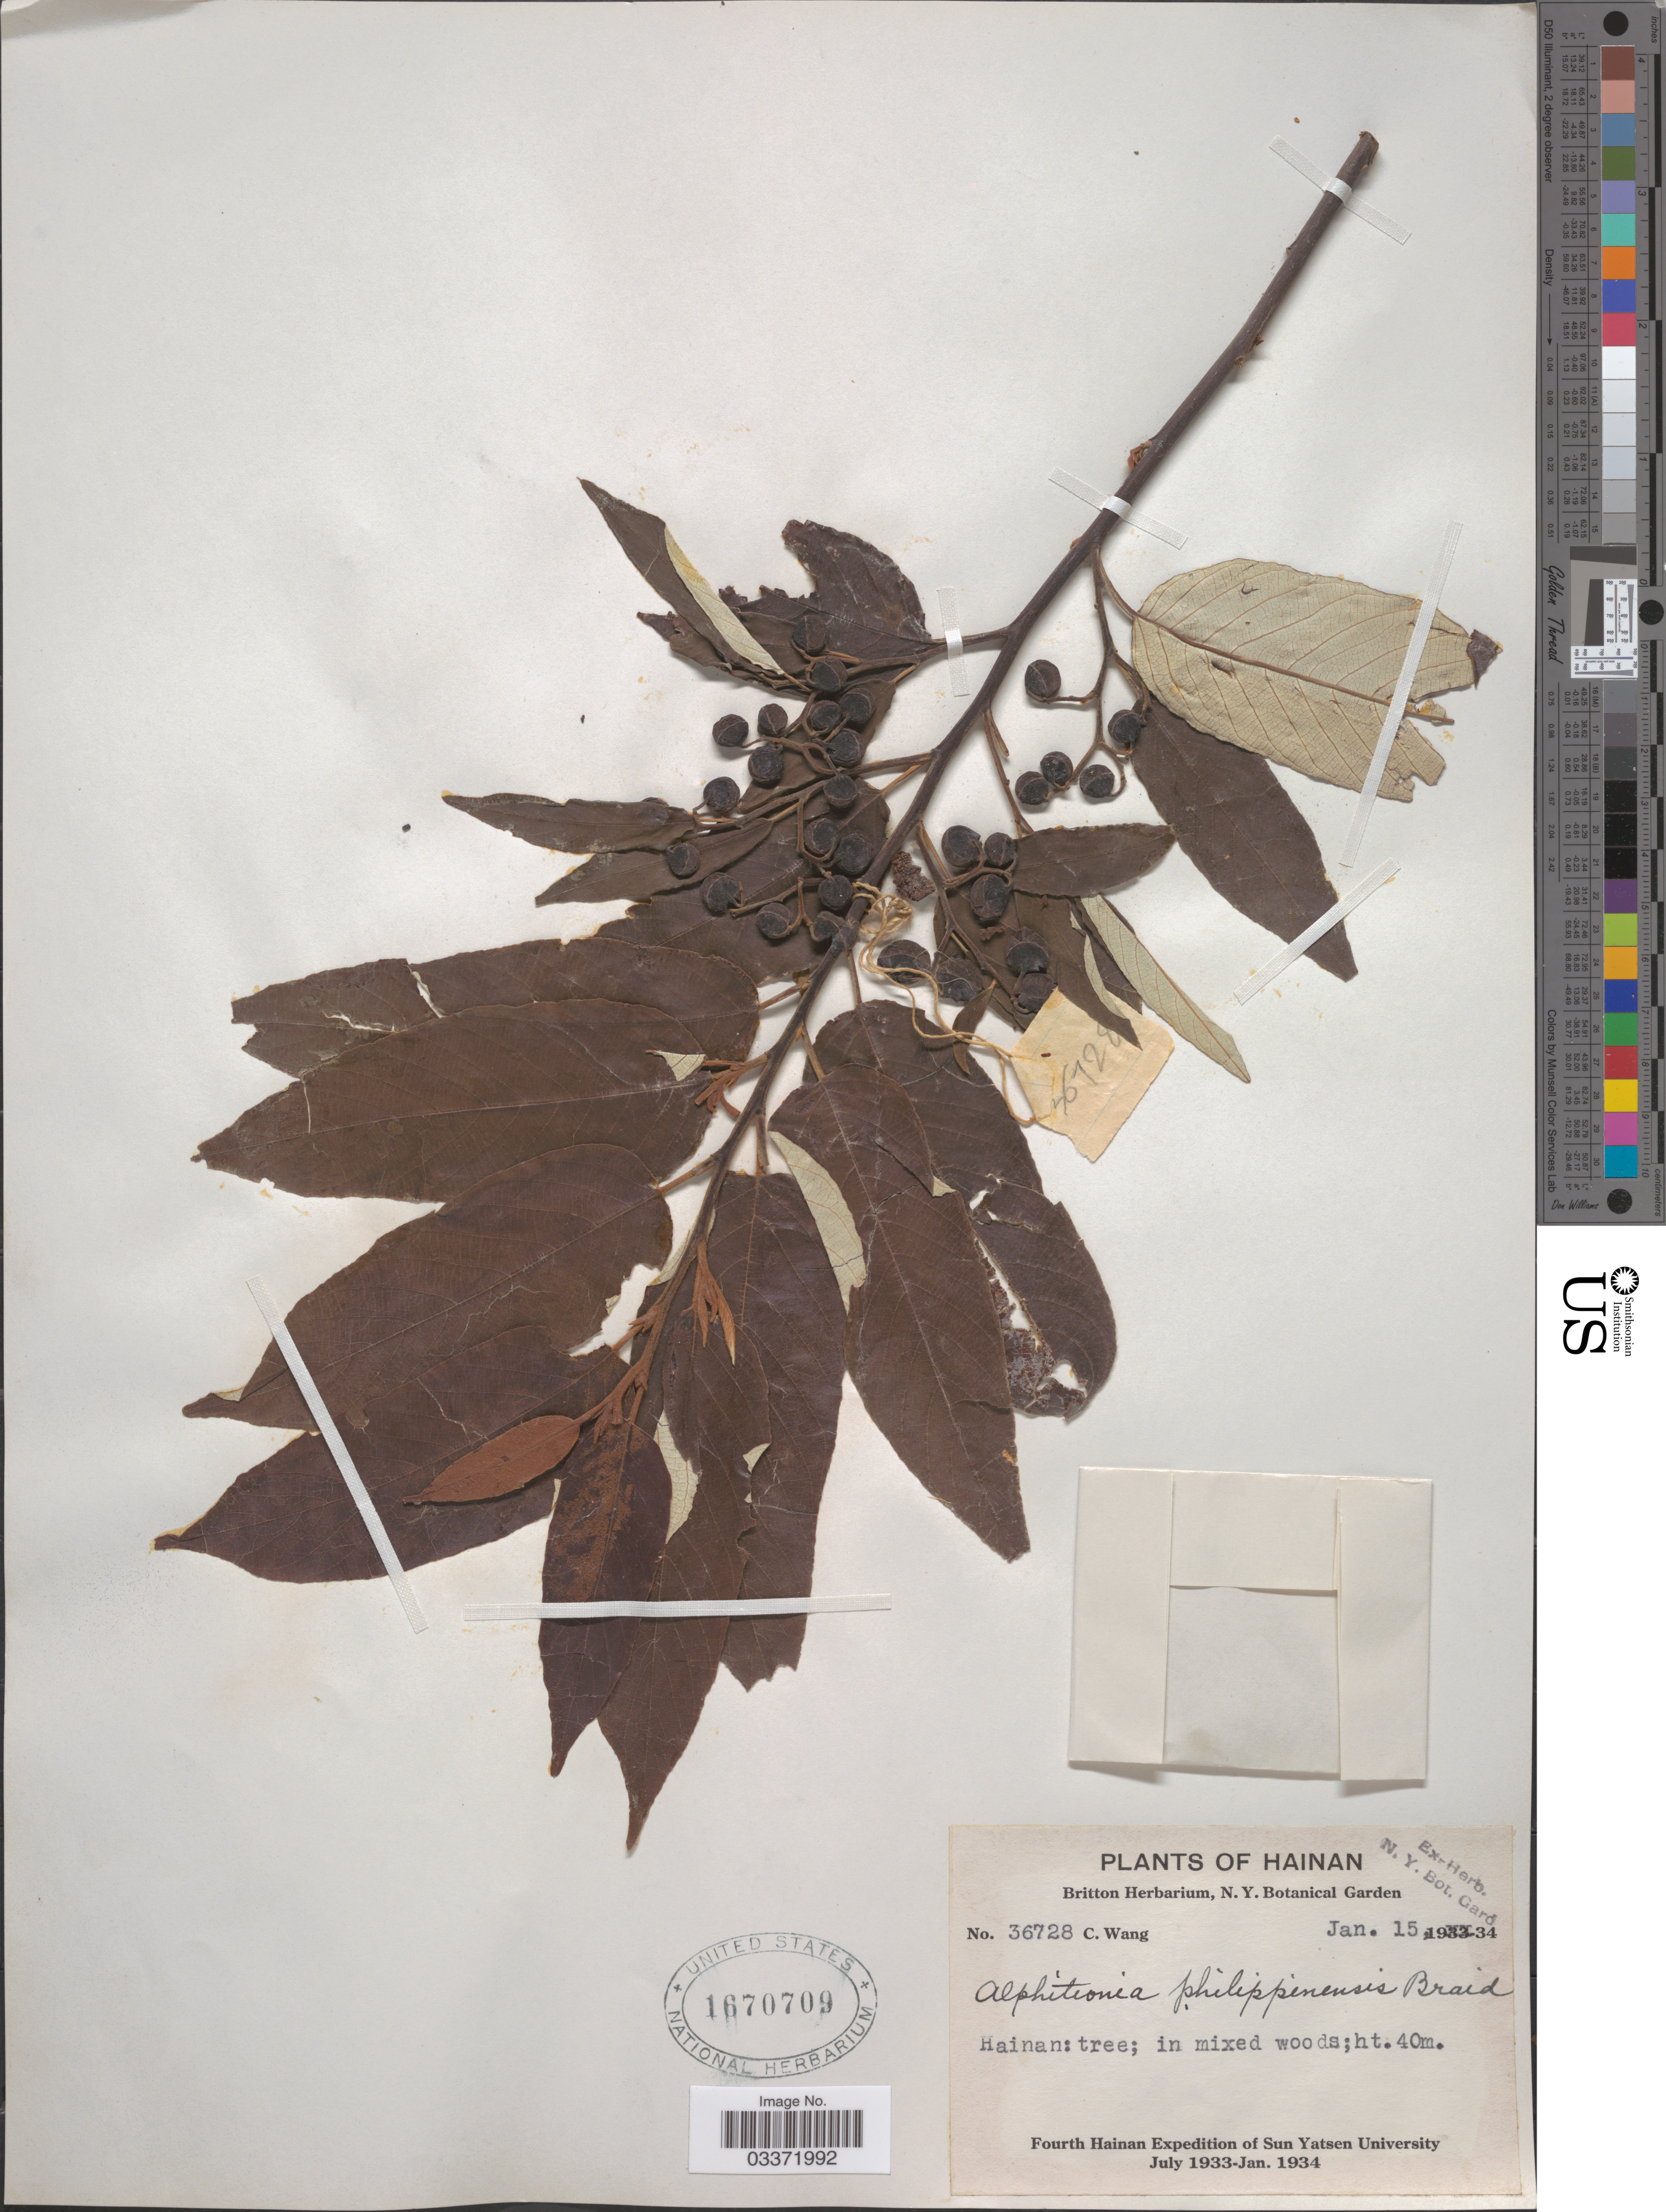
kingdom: Plantae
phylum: Tracheophyta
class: Magnoliopsida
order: Rosales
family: Rhamnaceae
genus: Alphitonia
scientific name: Alphitonia philippinensis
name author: Braid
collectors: C. Wang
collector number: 36728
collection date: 1934-01-15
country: China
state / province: Hainan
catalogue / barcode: US 1670709